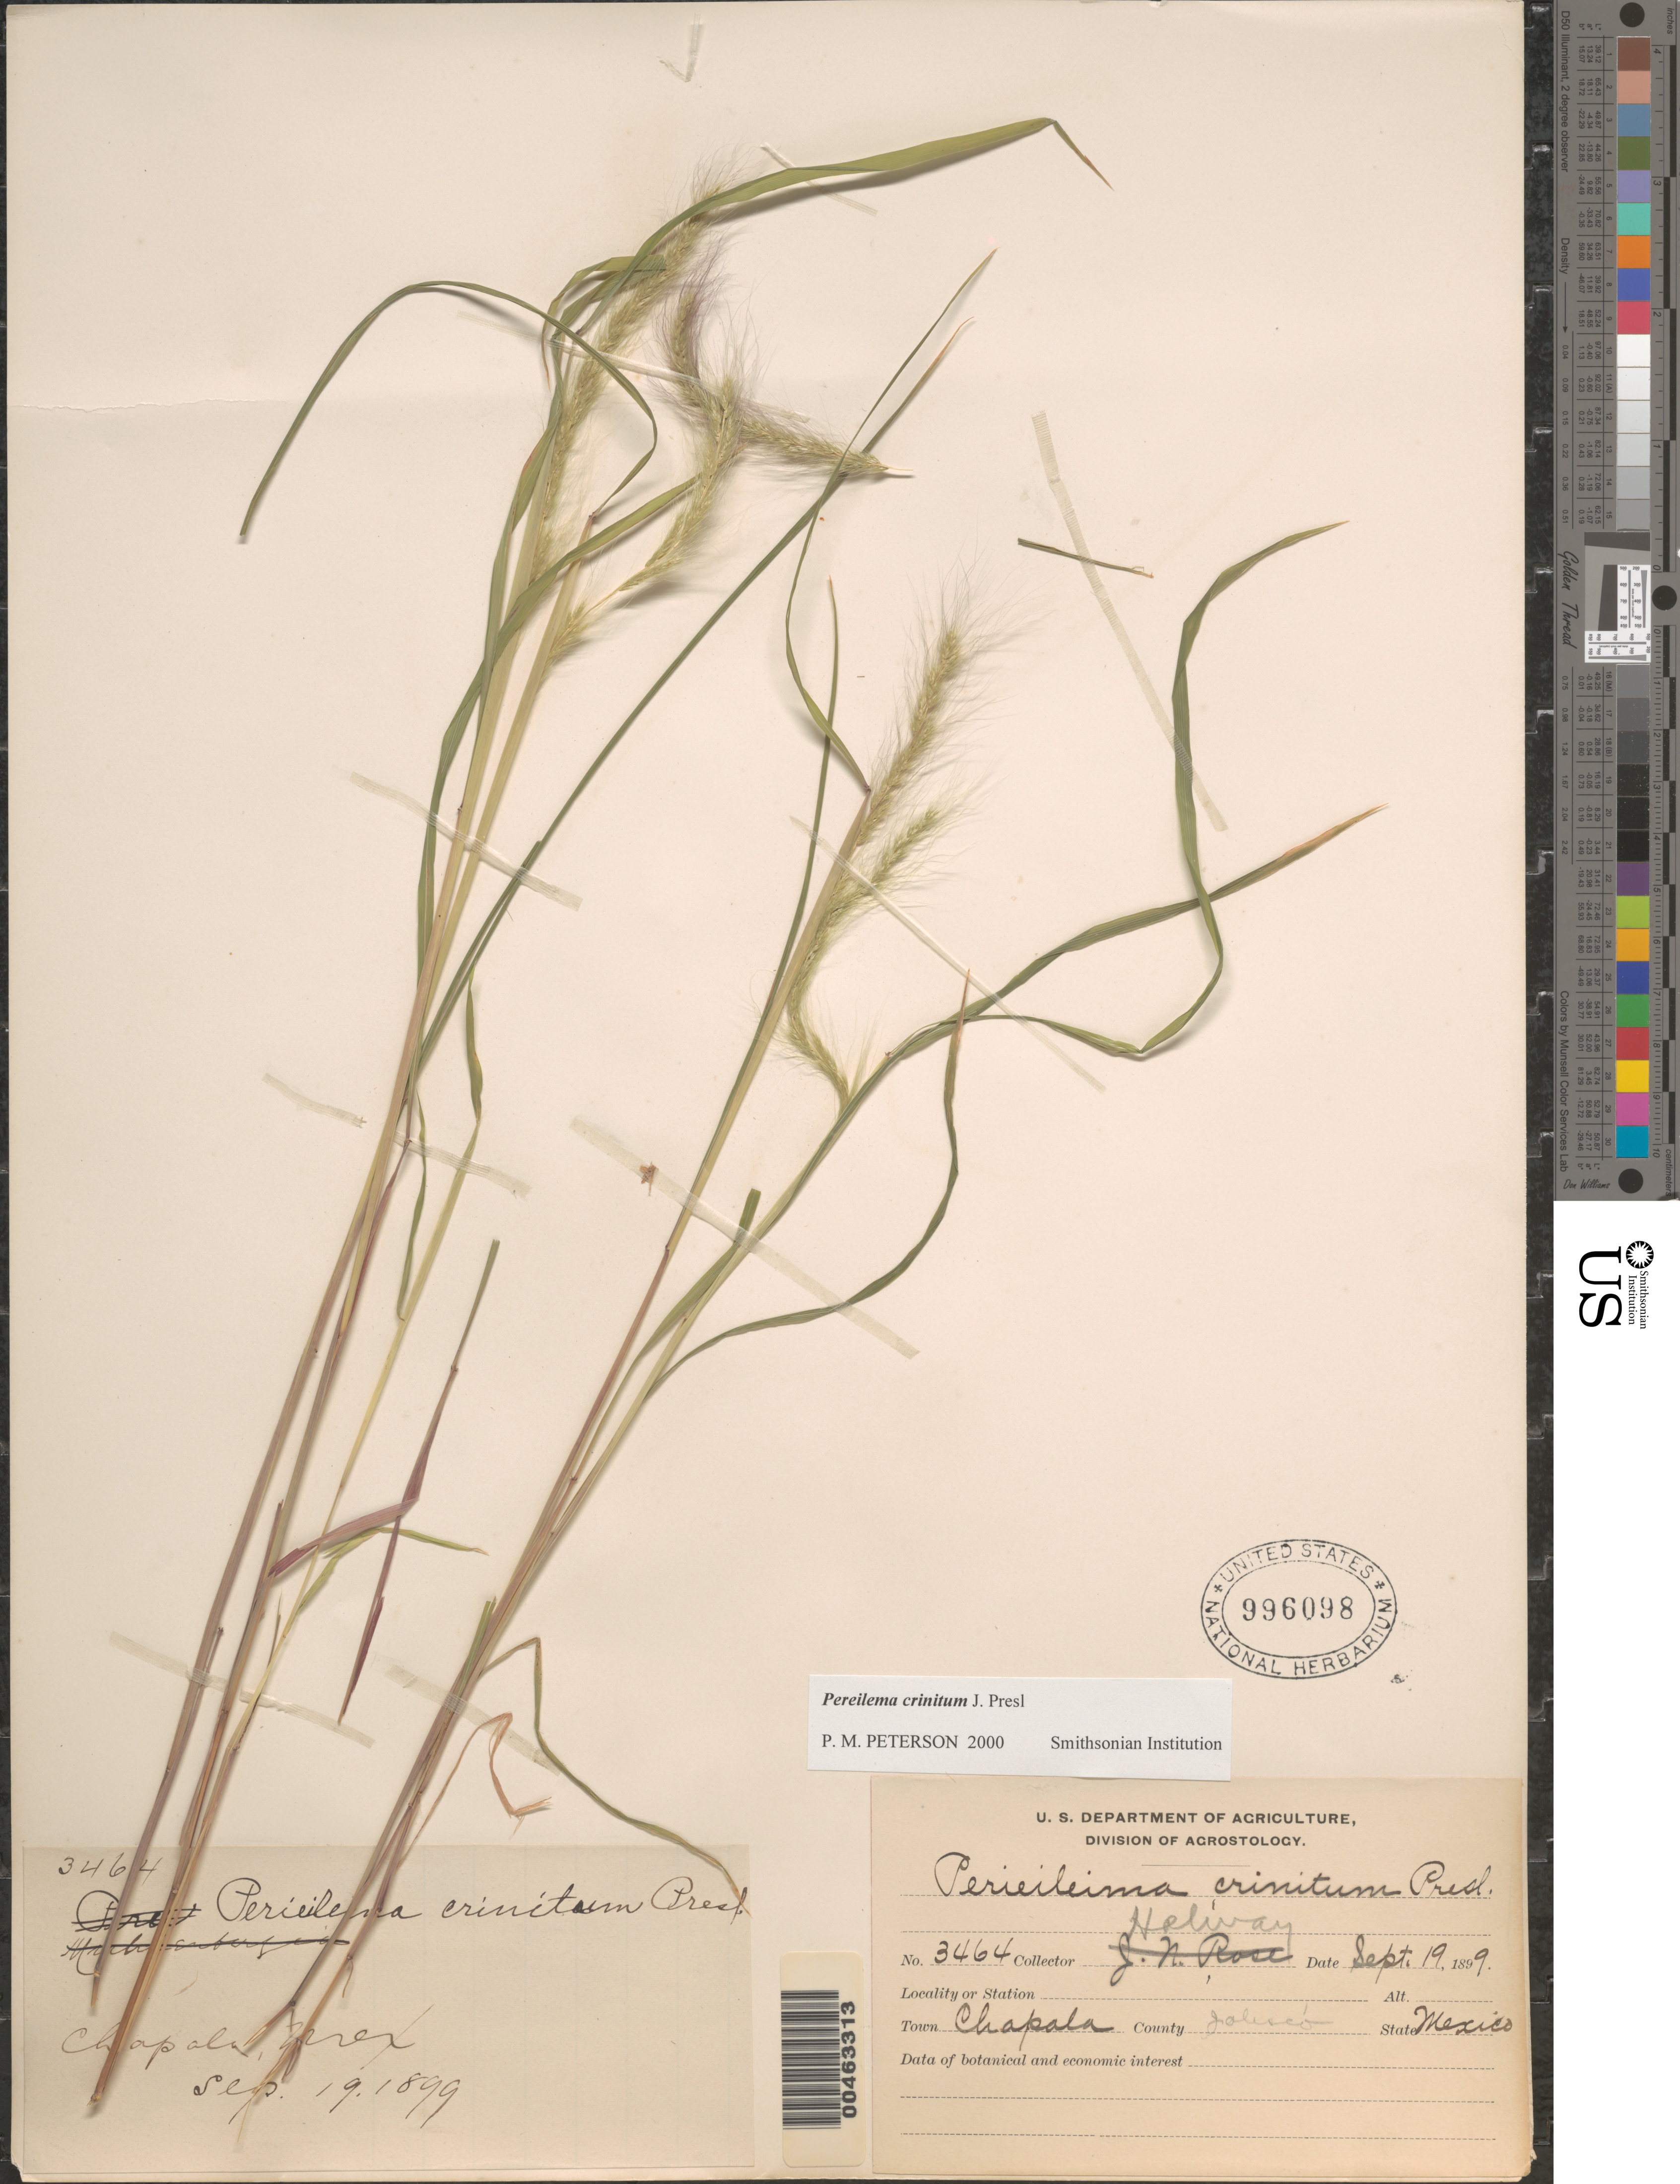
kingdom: Plantae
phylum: Tracheophyta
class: Liliopsida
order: Poales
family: Poaceae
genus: Pereilema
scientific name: Pereilema crinitum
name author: J. Presl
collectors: -. Holoway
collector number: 3464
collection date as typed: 19 Sep 1899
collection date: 1899-09-19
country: Mexico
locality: Chapala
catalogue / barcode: US 996098